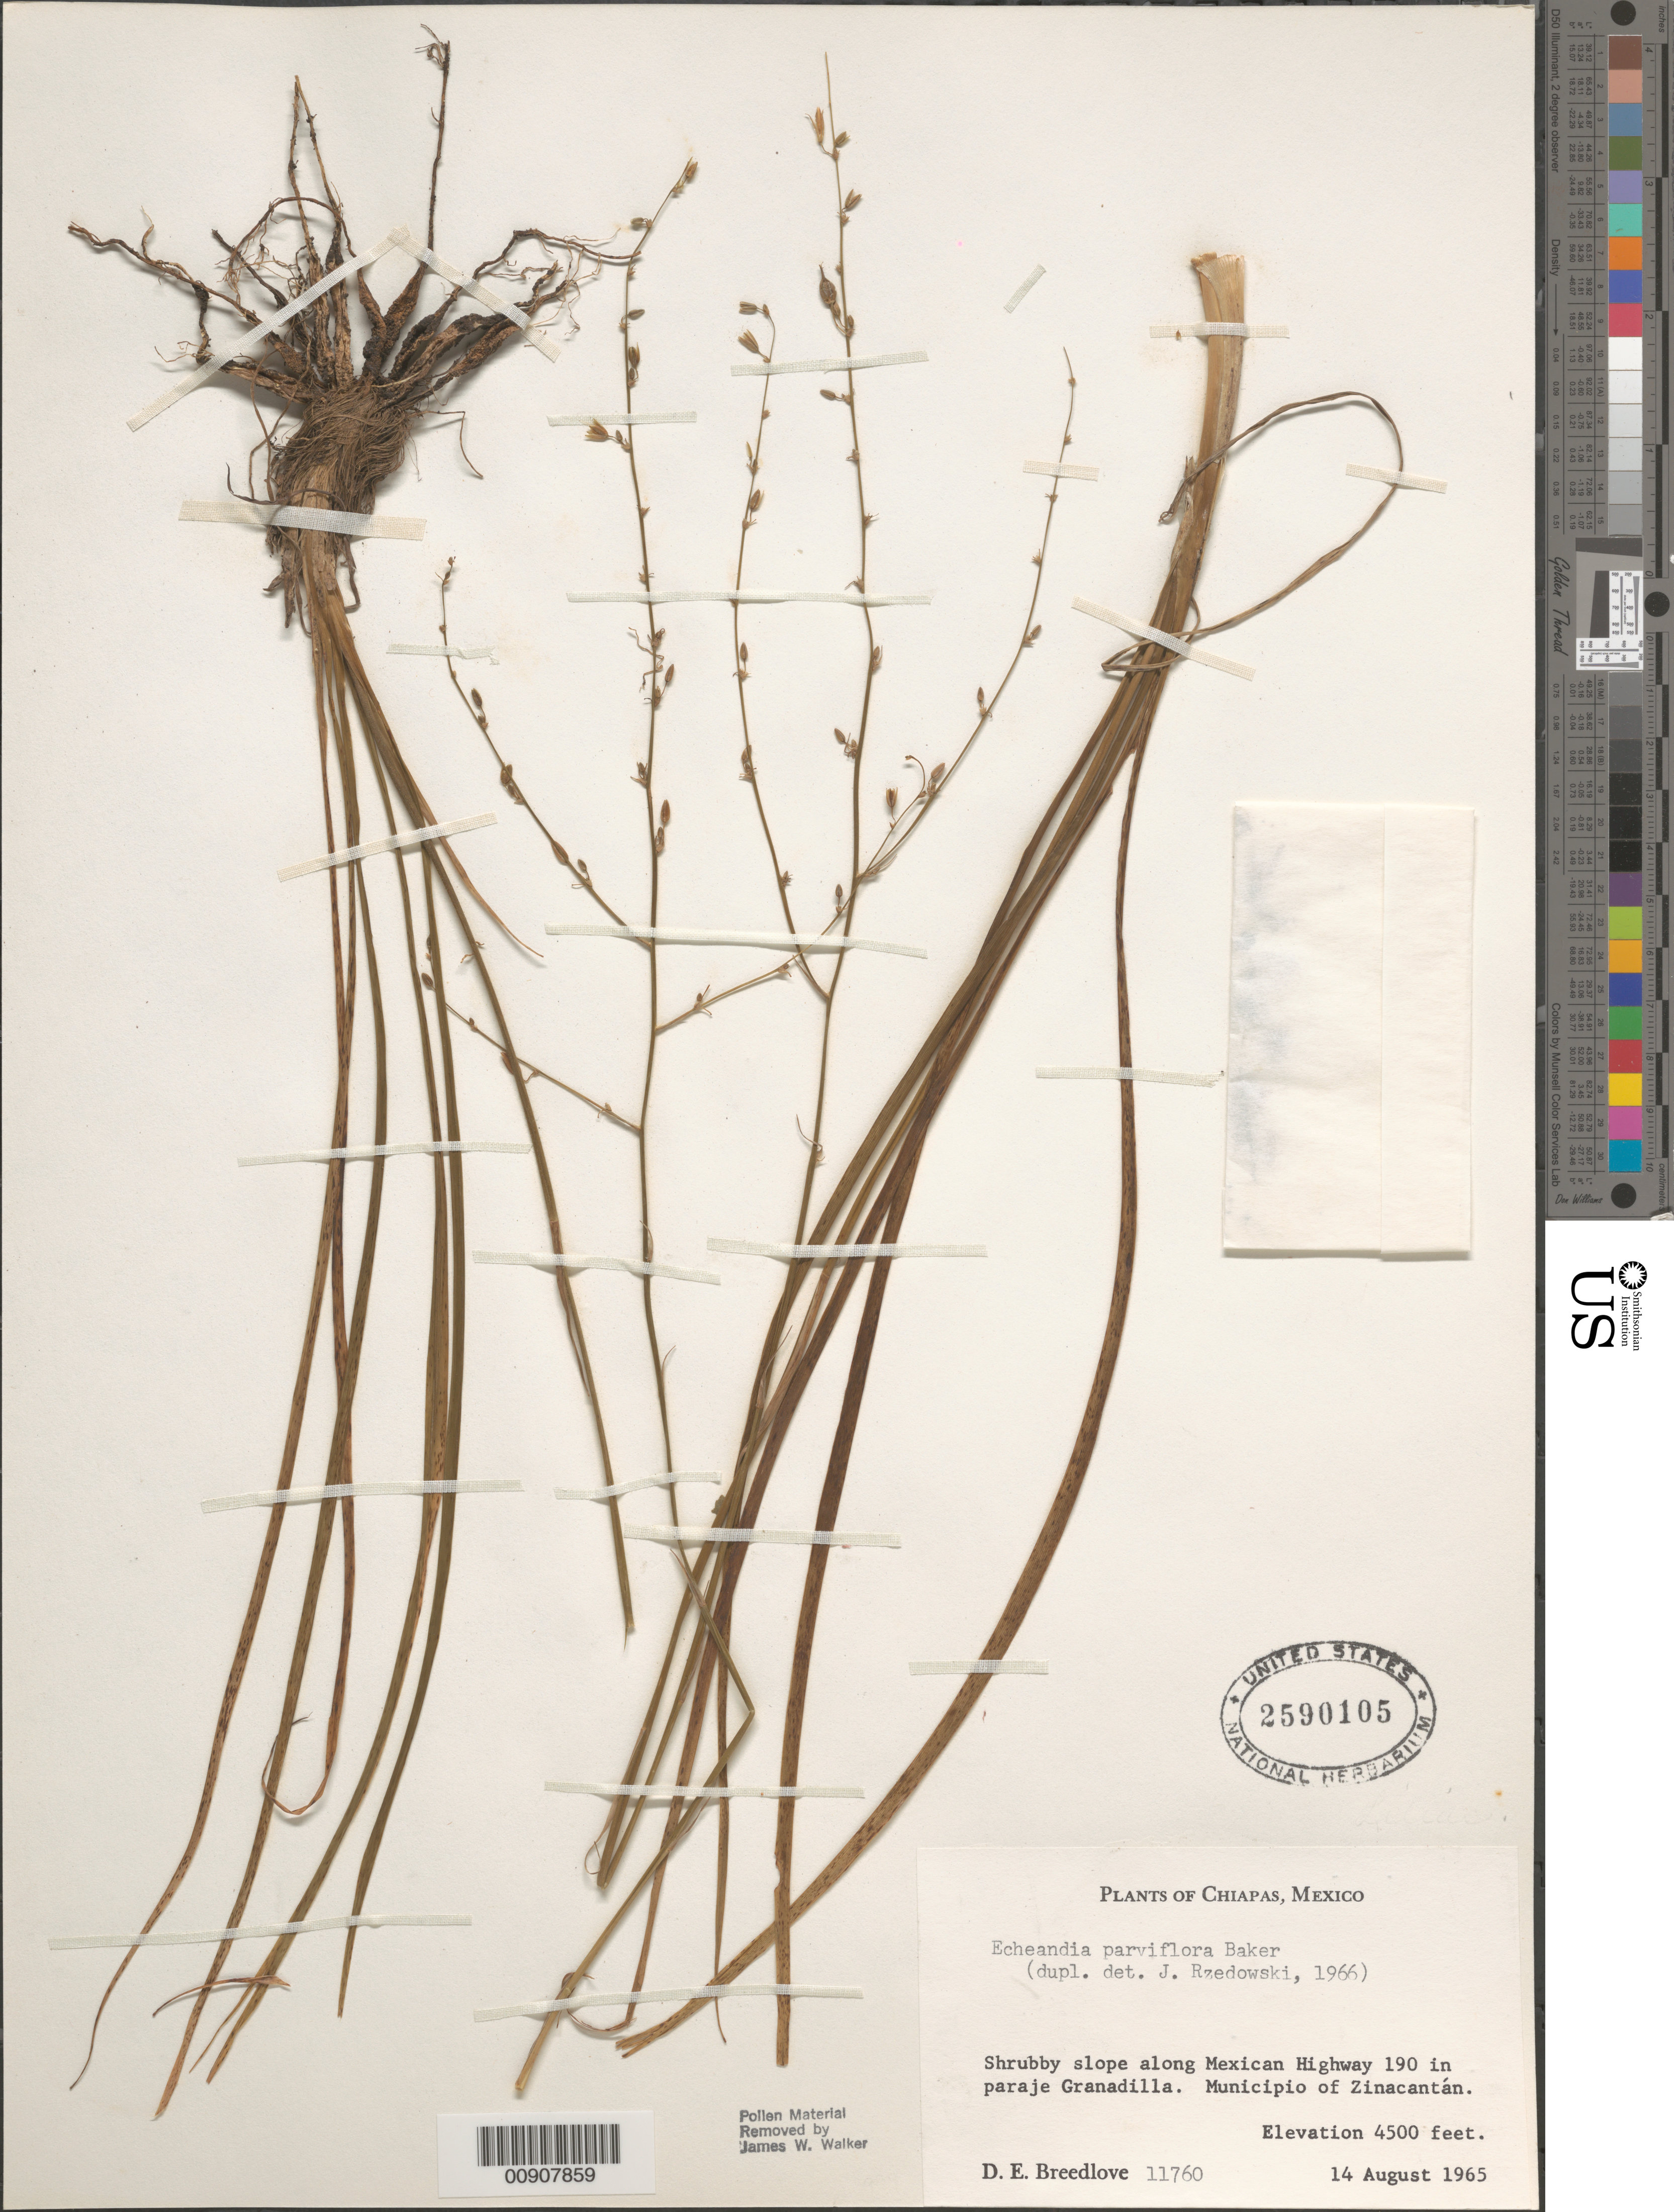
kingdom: Plantae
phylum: Tracheophyta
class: Liliopsida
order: Asparagales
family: Asparagaceae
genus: Echeandia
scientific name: Echeandia parviflora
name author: Baker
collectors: D. E. Breedlove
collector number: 11760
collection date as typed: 14 Aug 1965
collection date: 1965-08-14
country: Mexico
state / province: Chiapas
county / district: Zinacantán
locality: Along Mexican Highway 190 in paraje Granadilla. Municipio of Zinacantán, Chiapas.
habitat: Shrubby slope.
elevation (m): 1372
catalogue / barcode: US 2590105